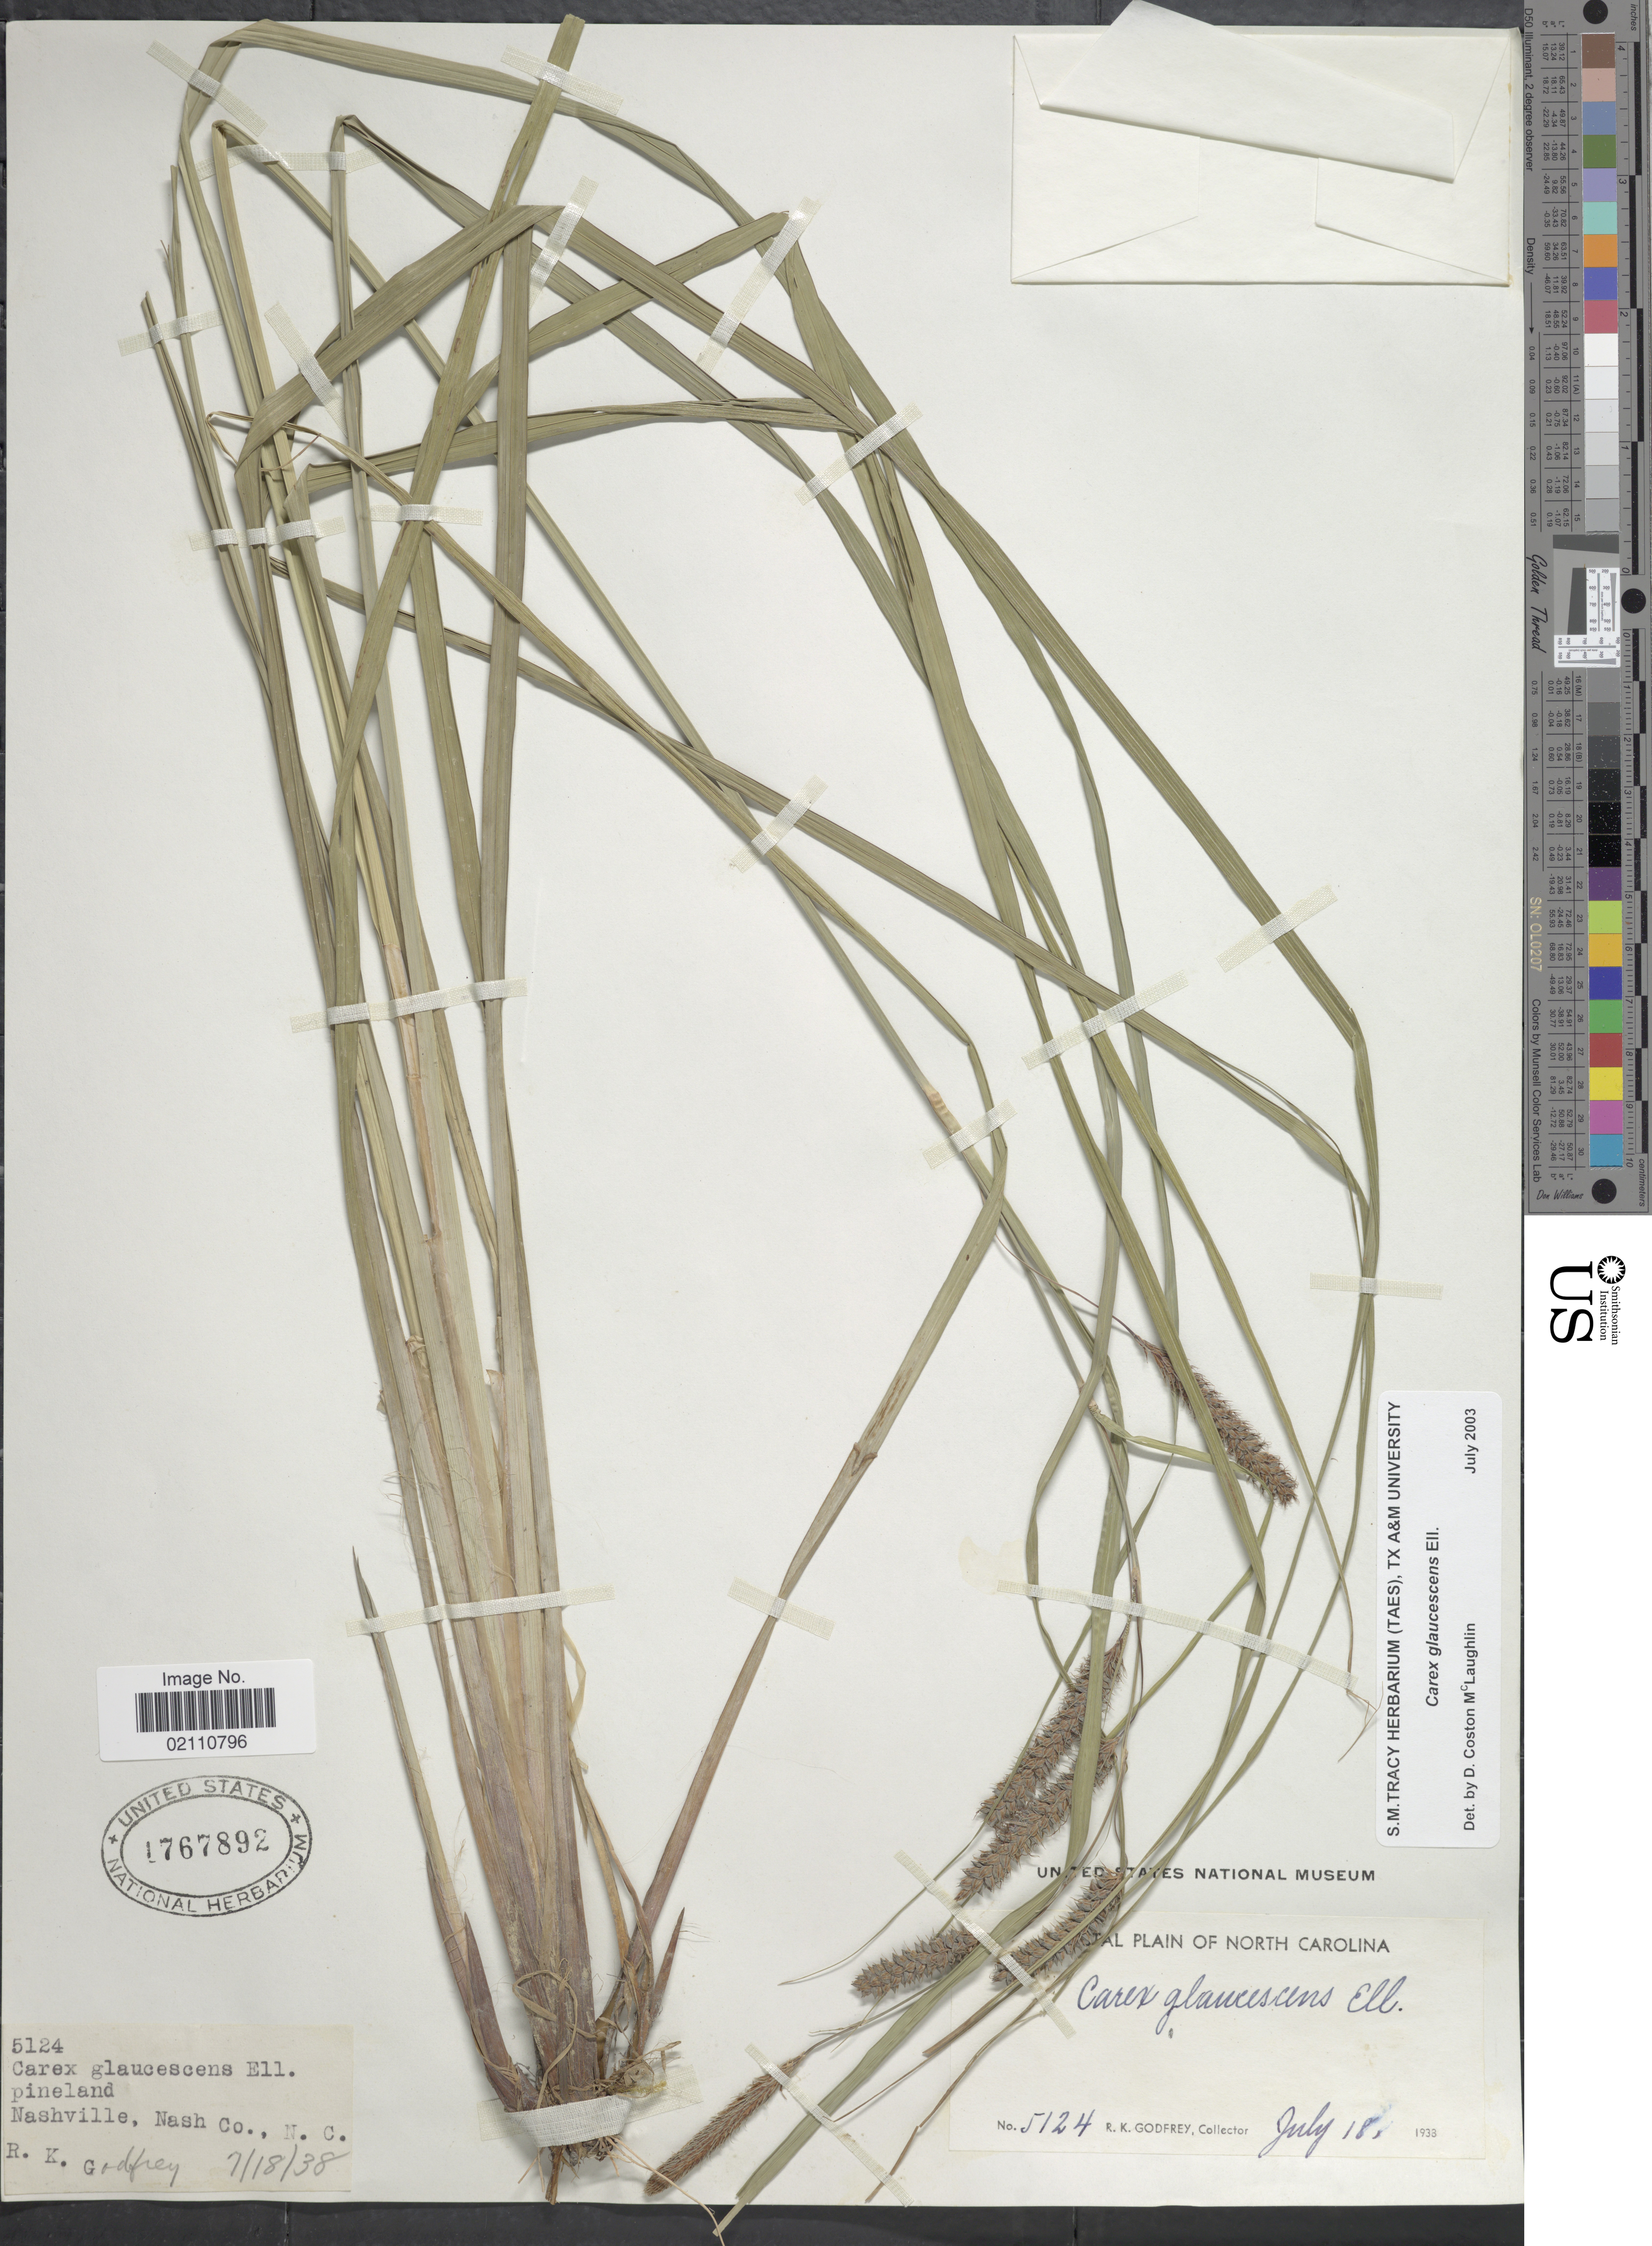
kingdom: Plantae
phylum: Tracheophyta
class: Liliopsida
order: Poales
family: Cyperaceae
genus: Carex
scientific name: Carex glaucescens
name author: Elliott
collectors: R. K. Godfrey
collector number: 5124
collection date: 1938-07-18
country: United States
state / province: North Carolina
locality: Coastal Plain, Nashville, Nash Co., N.C.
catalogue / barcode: US 1767892